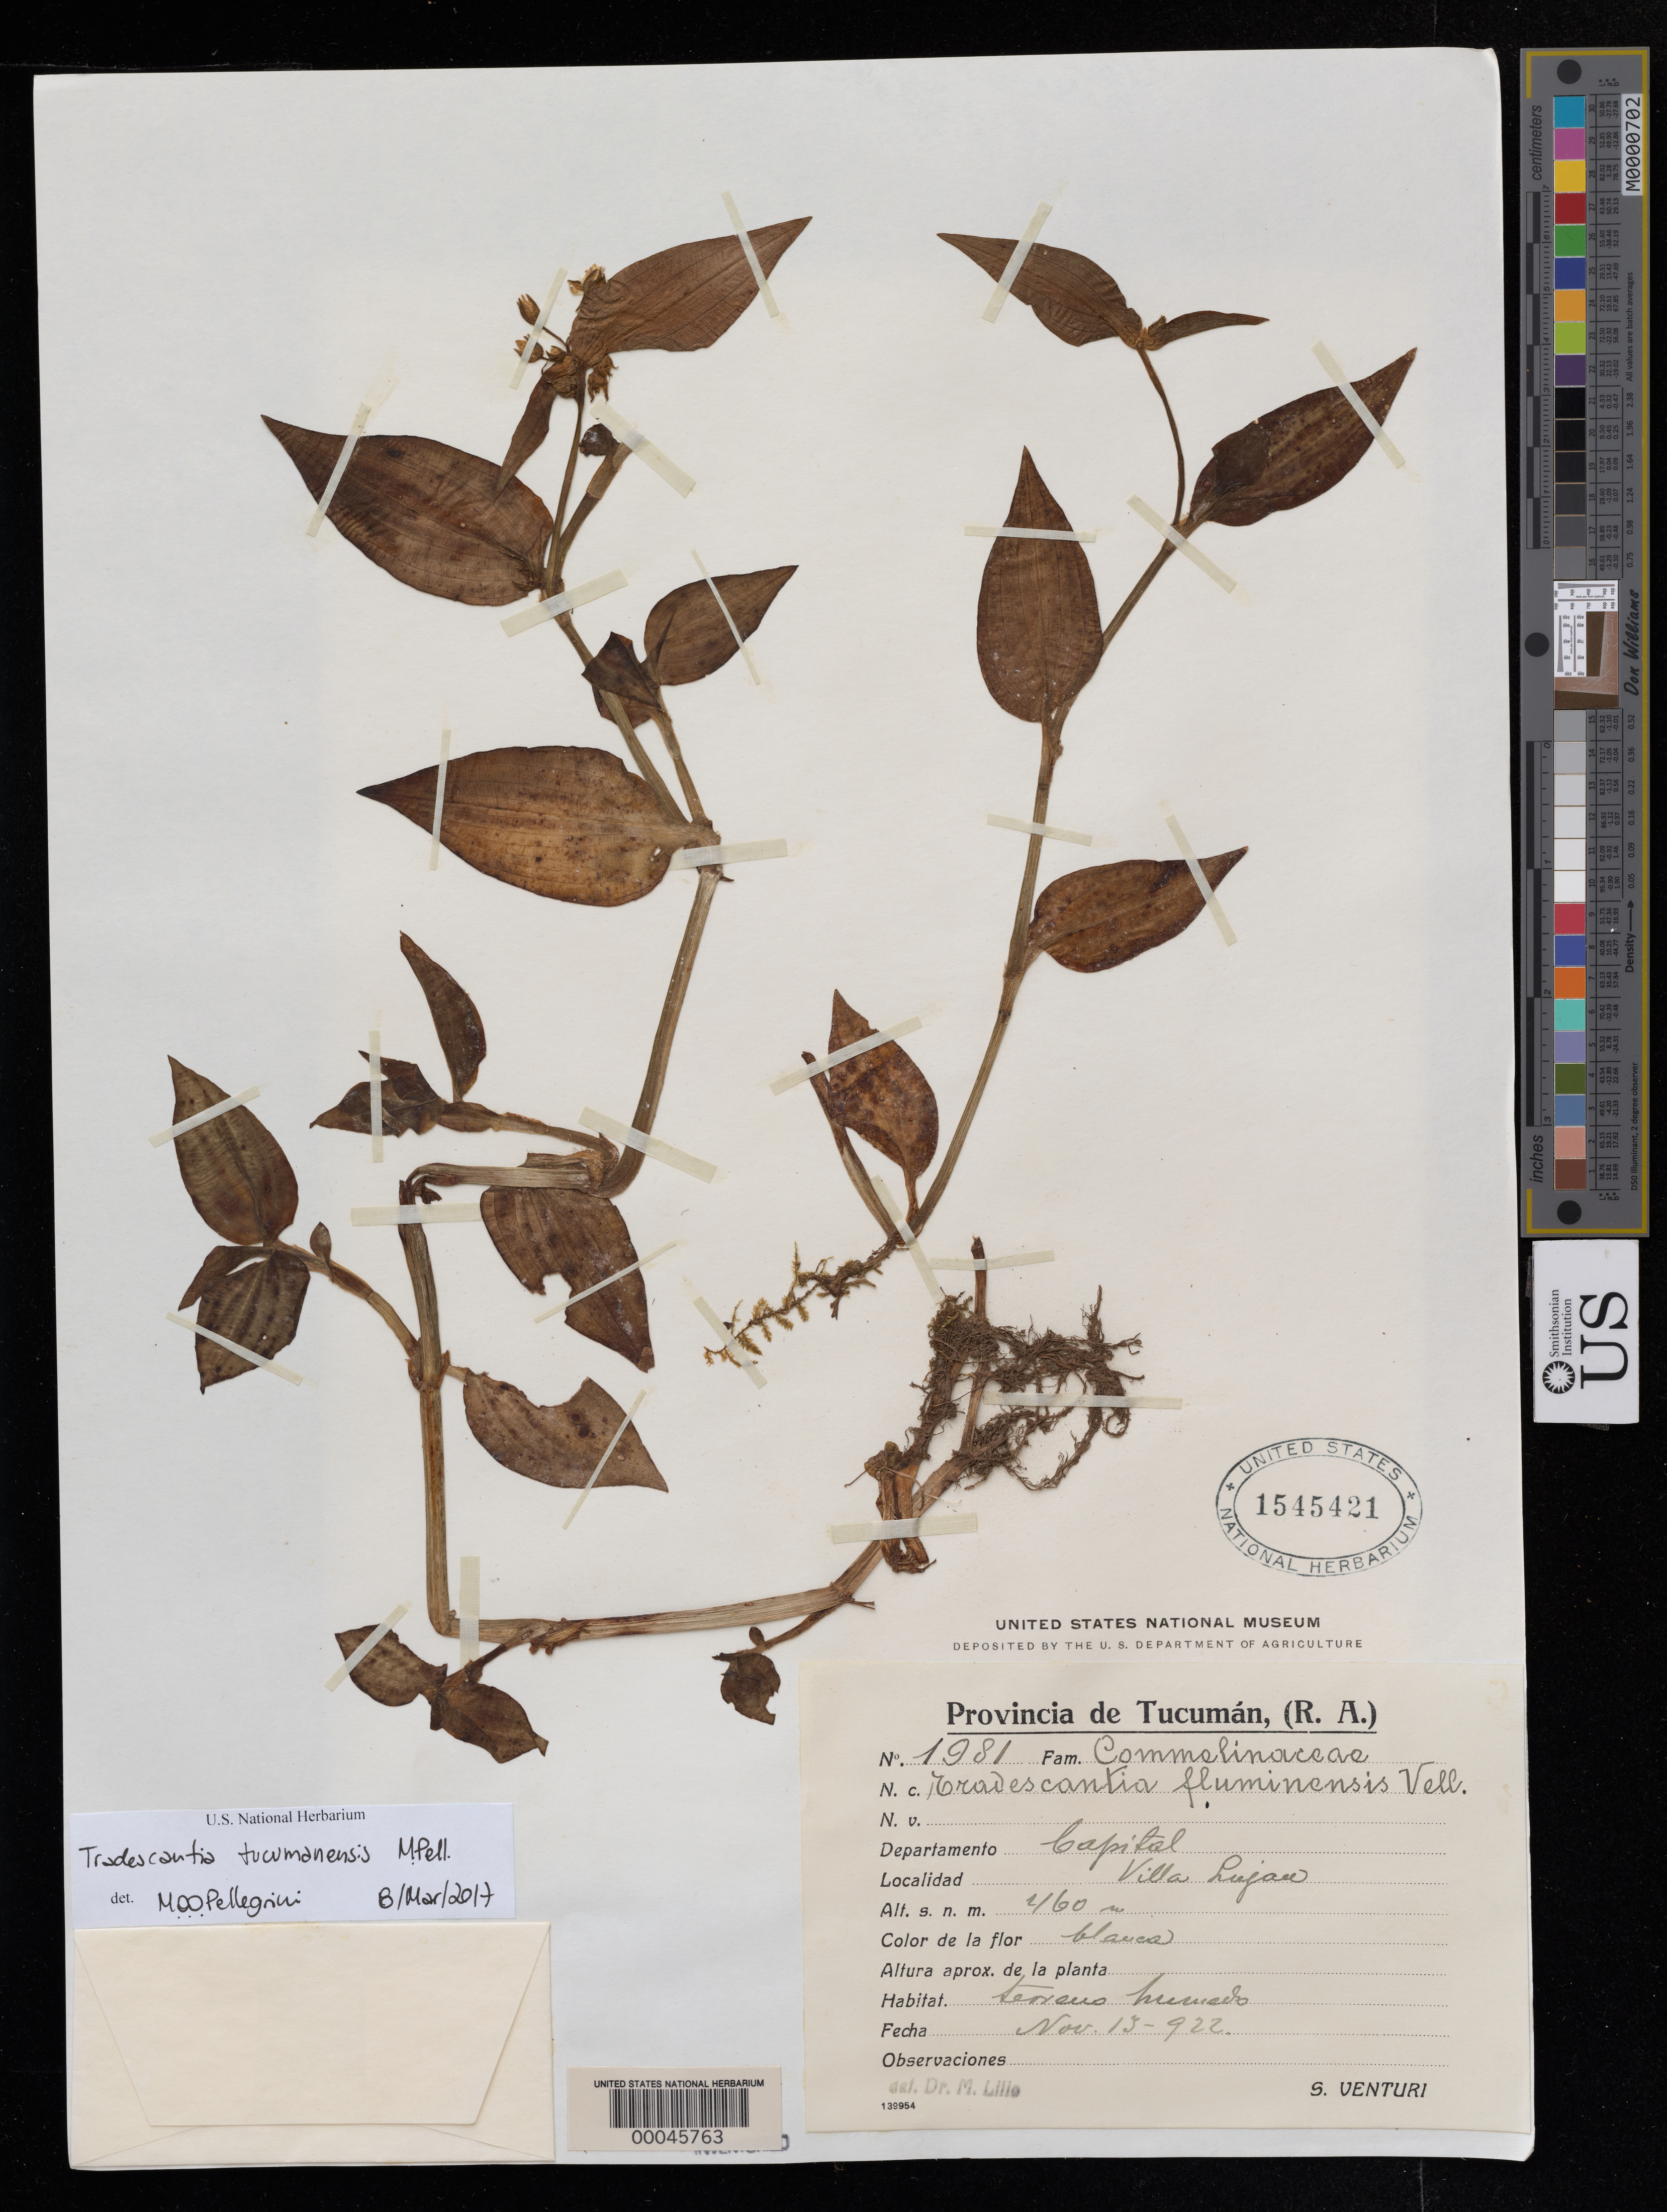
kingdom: Plantae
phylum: Tracheophyta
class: Liliopsida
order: Commelinales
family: Commelinaceae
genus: Tradescantia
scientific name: Tradescantia fluminensis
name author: Vell.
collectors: S. Venturi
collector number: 1981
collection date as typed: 13 Nov 1922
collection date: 1922-11-13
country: Argentina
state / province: Tucumán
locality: Villa lujan, Buenos Aires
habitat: Moist soil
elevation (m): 460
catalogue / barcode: US 1545421